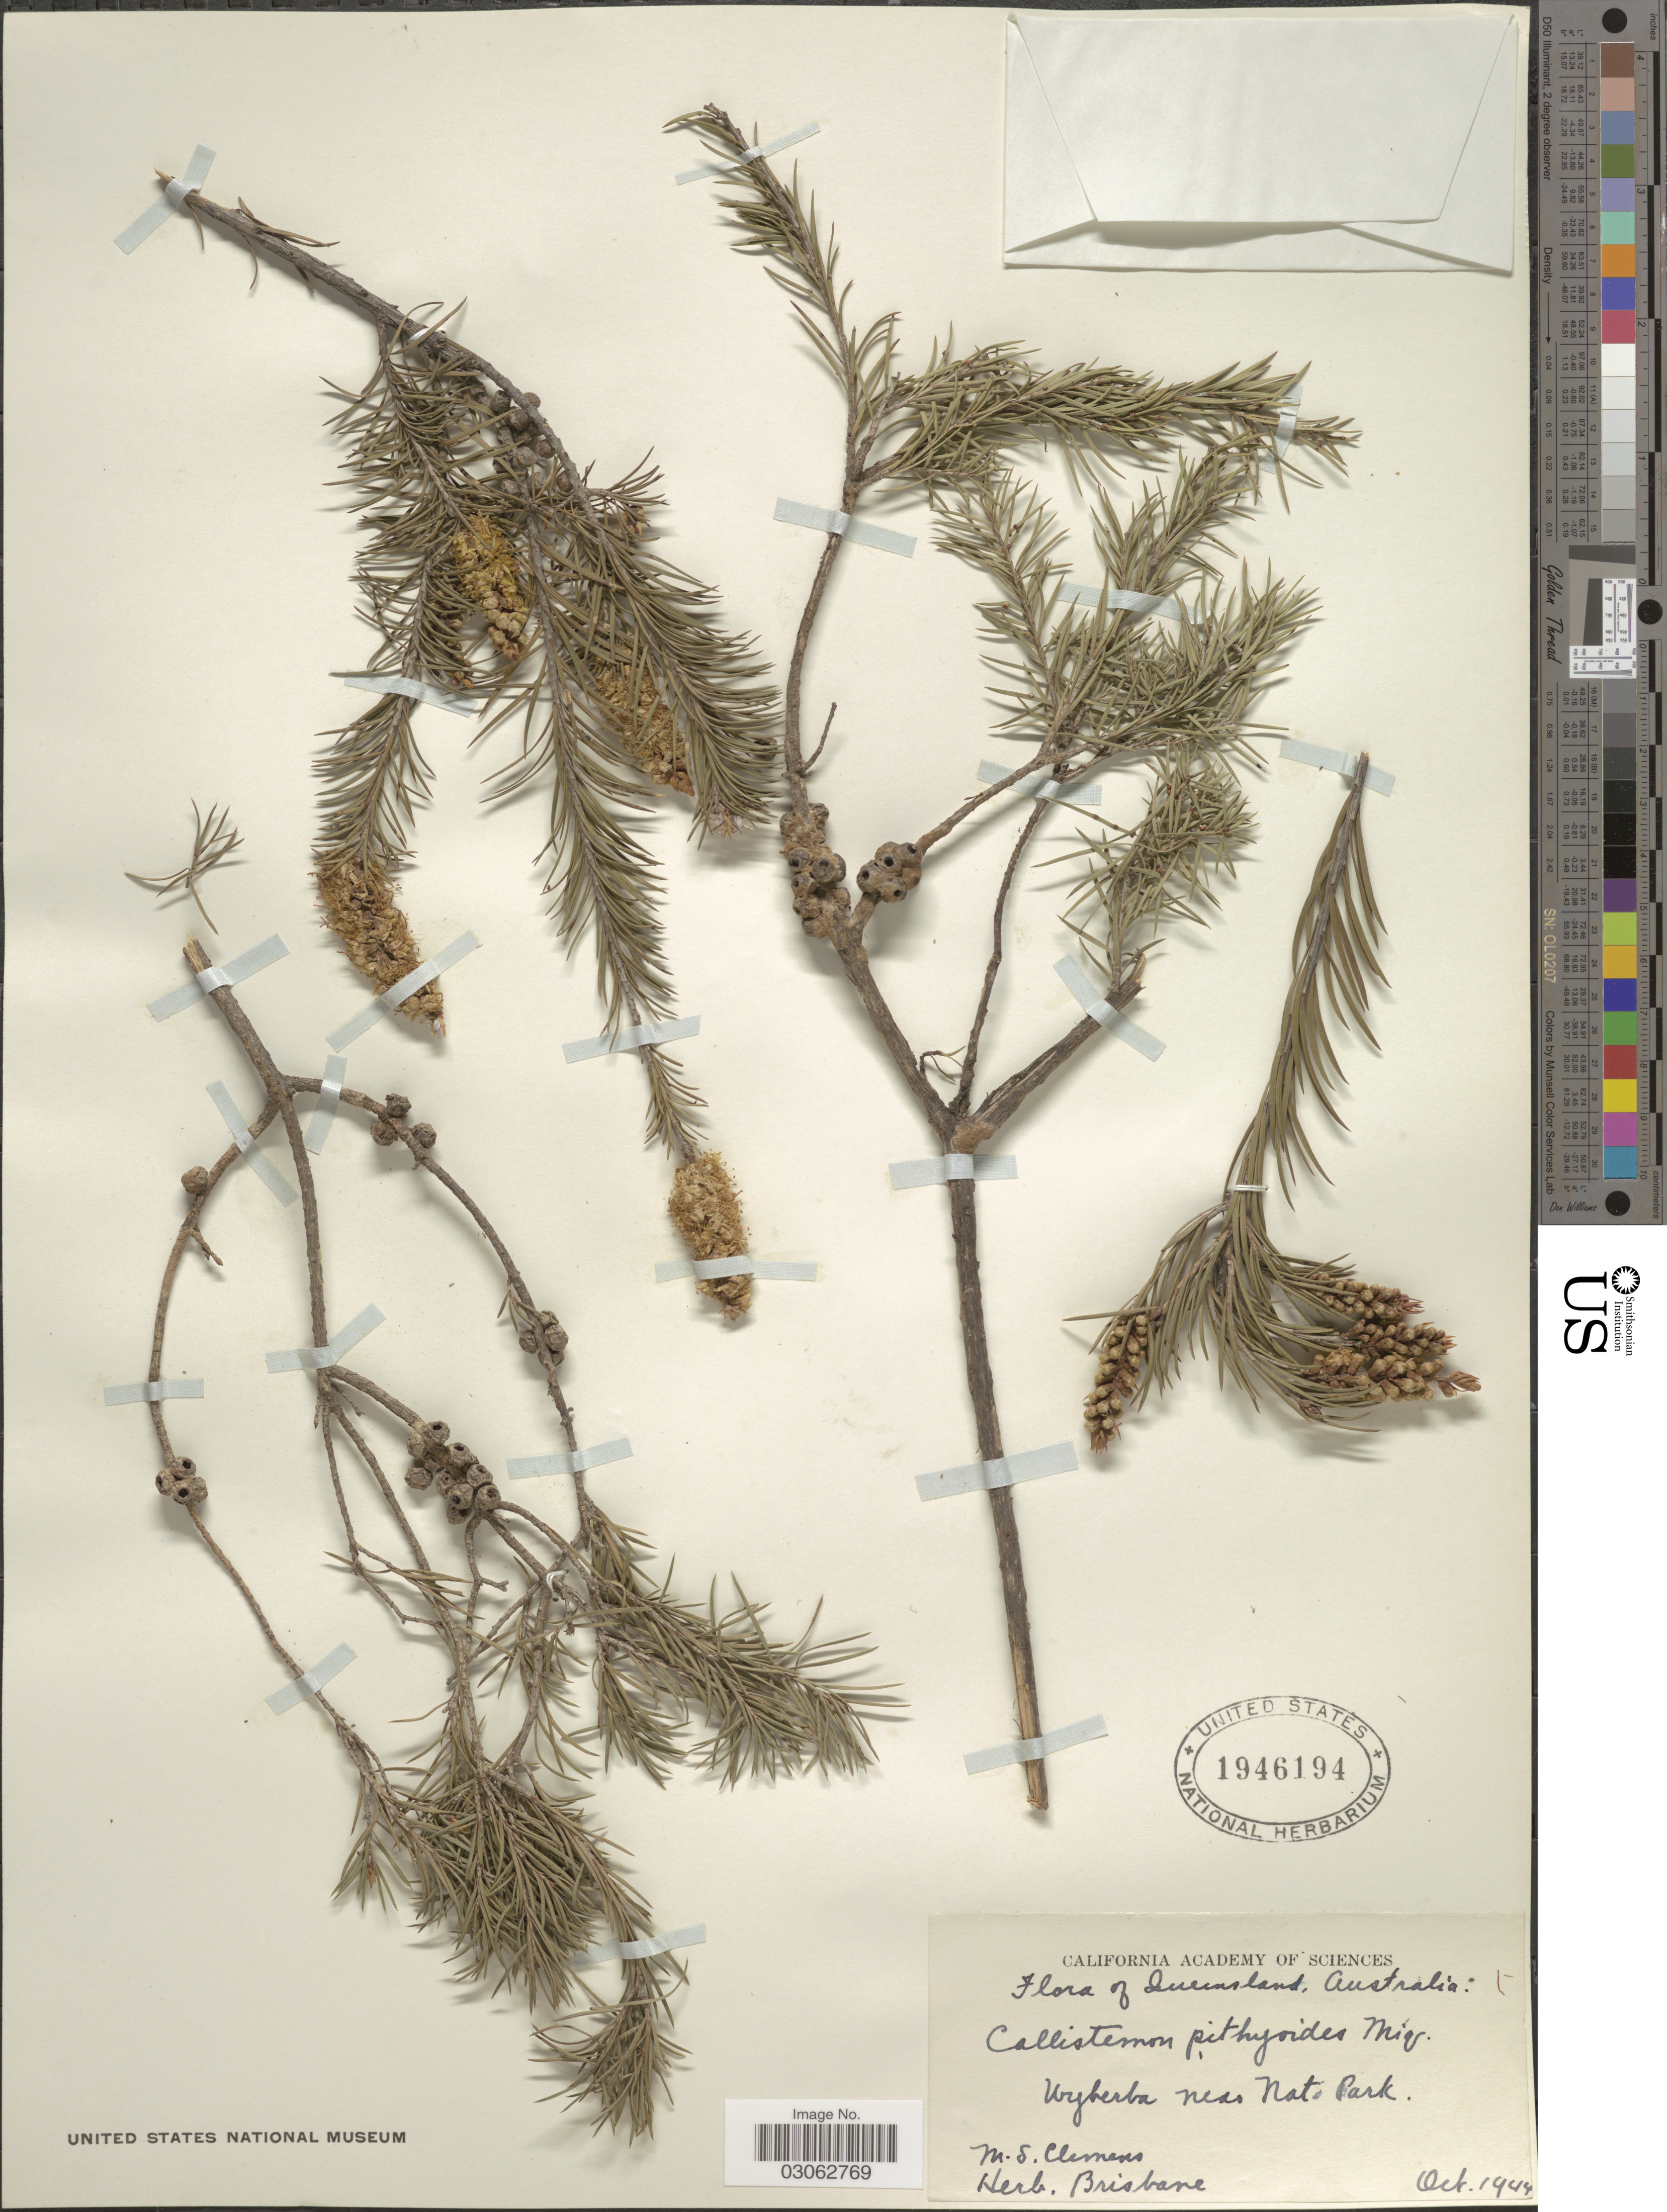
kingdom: Plantae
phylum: Tracheophyta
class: Magnoliopsida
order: Myrtales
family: Myrtaceae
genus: Callistemon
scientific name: Callistemon pityoides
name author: F. Muell.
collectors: M. S. Clemens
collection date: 1944-10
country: Australia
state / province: Queensland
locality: Wyberba near Nat. Park.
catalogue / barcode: US 1946194